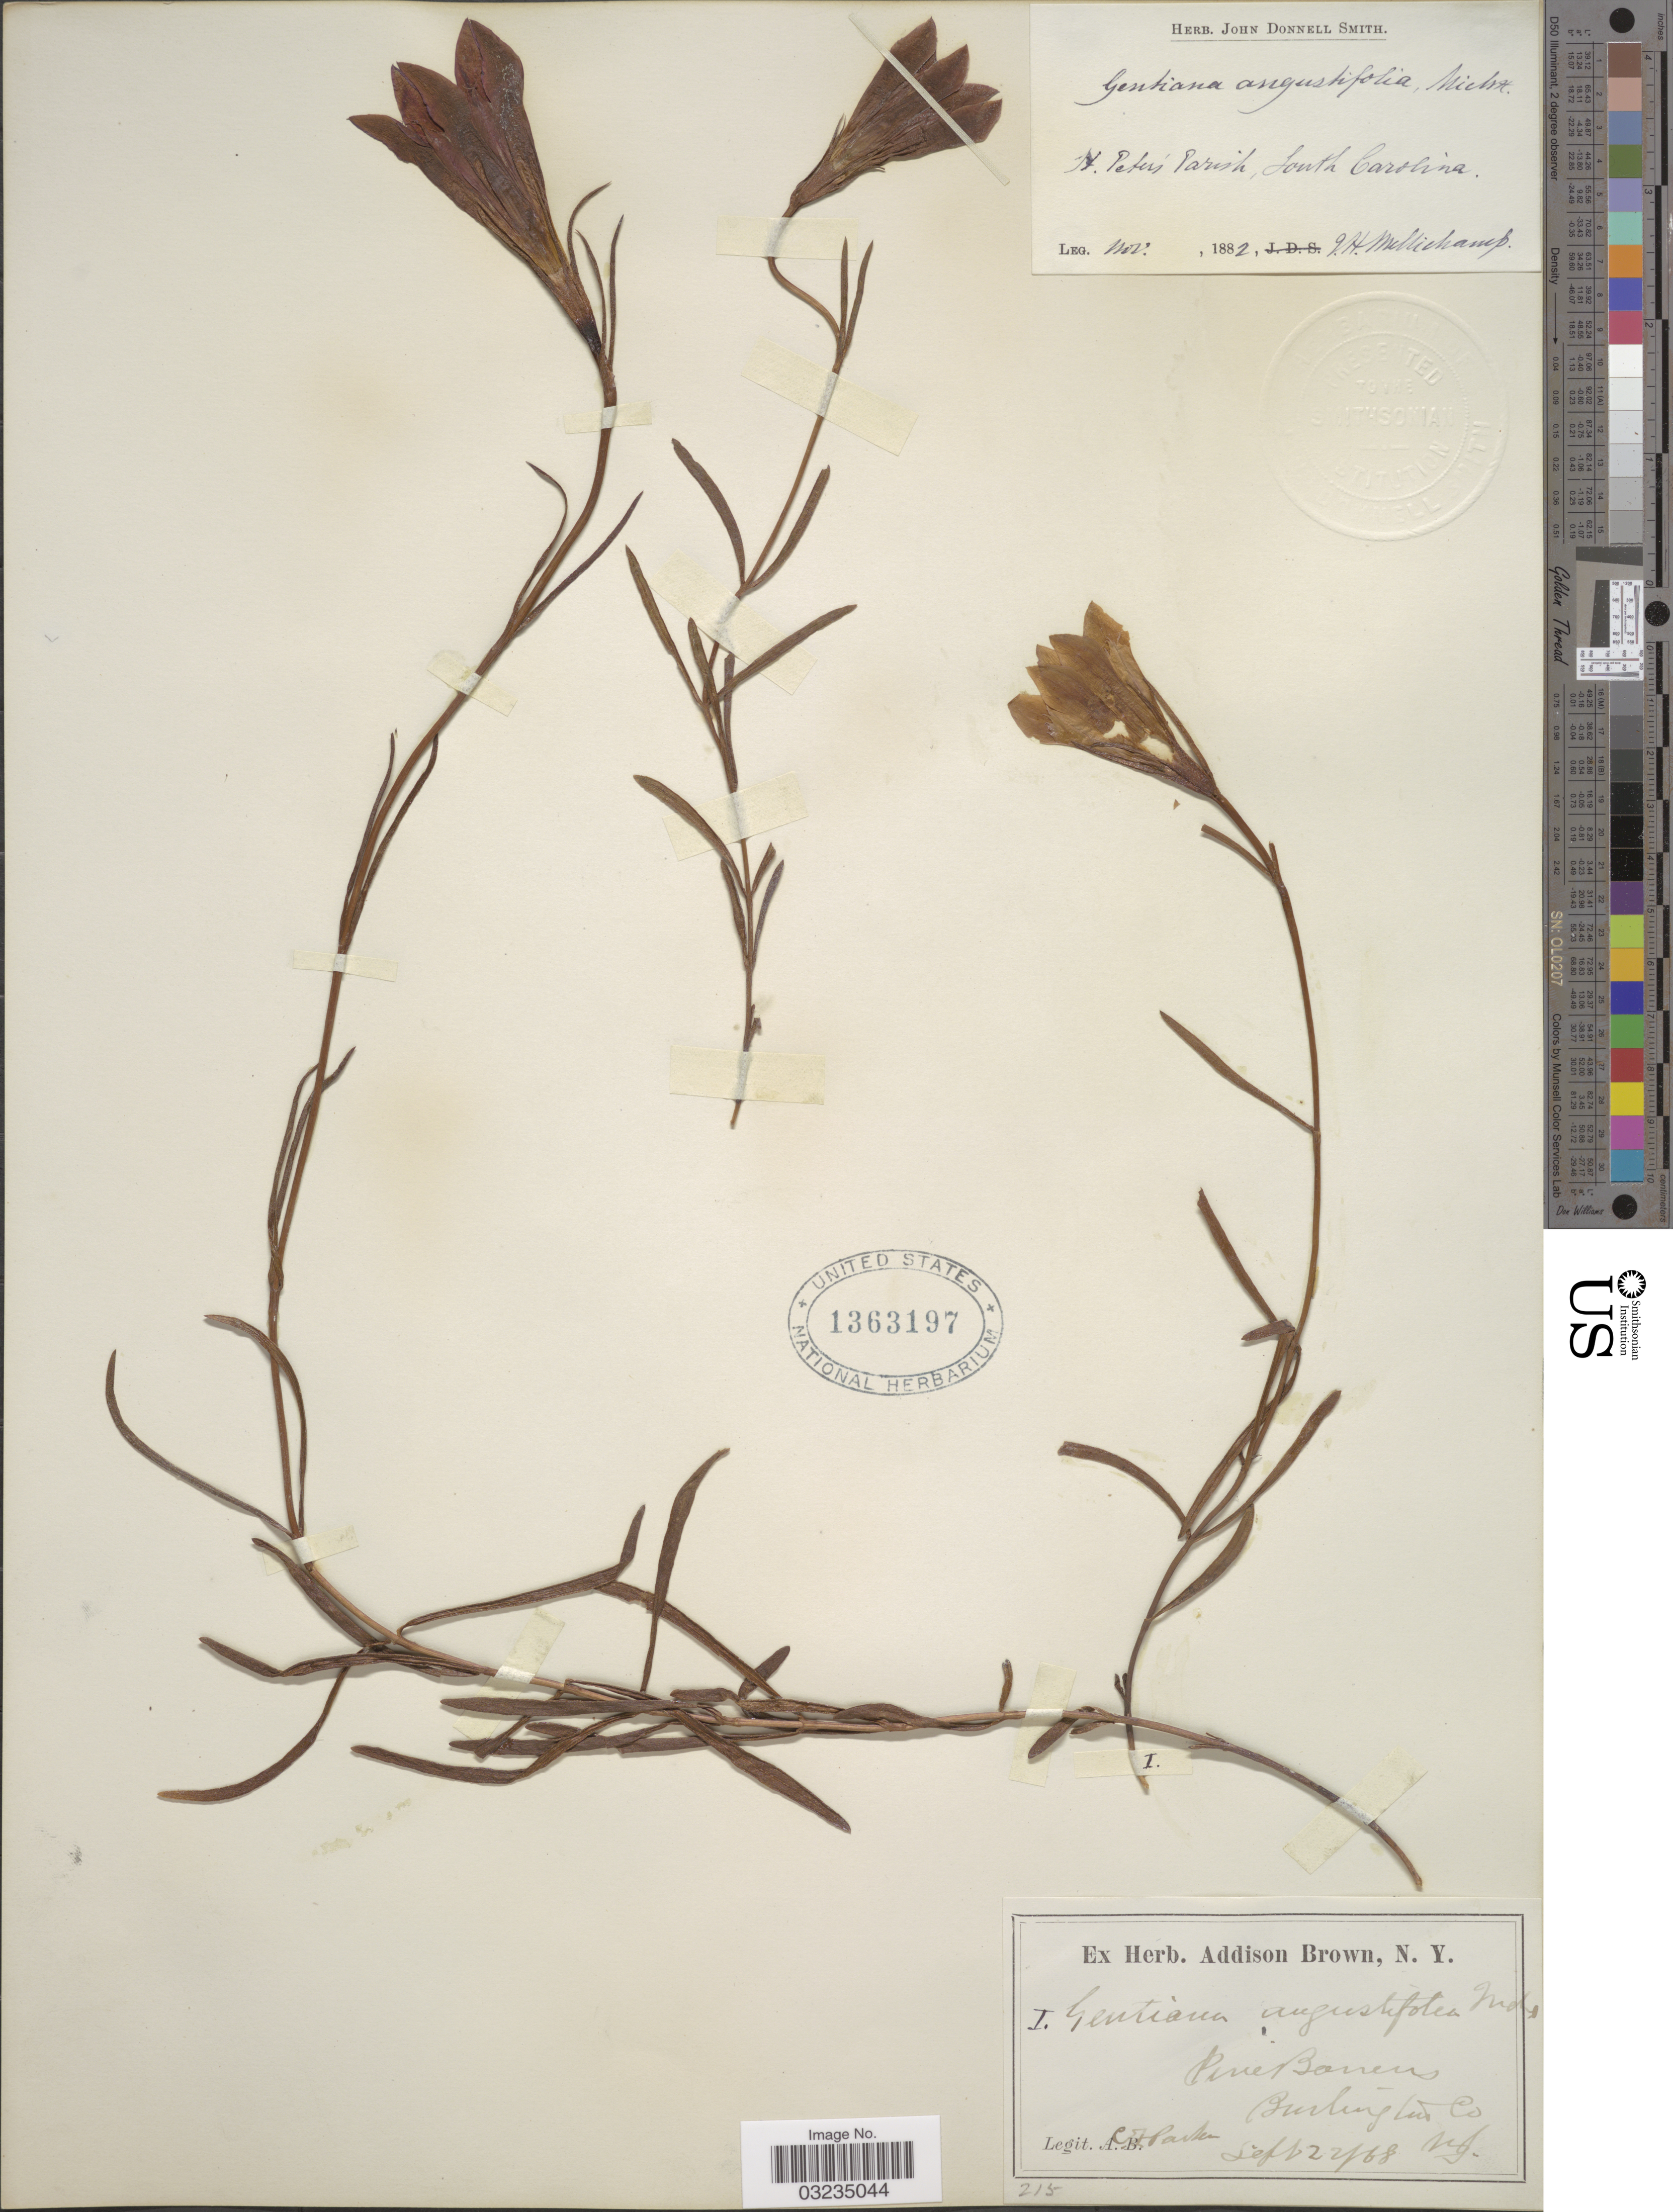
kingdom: Plantae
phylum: Tracheophyta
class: Magnoliopsida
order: Gentianales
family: Gentianaceae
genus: Gentiana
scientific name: Gentiana sp.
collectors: L. Parker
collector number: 215?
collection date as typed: Transcribed d/m/y: 22/9/68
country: United States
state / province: New Jersey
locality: Pine barren. Burlington Co.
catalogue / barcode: US 1363197